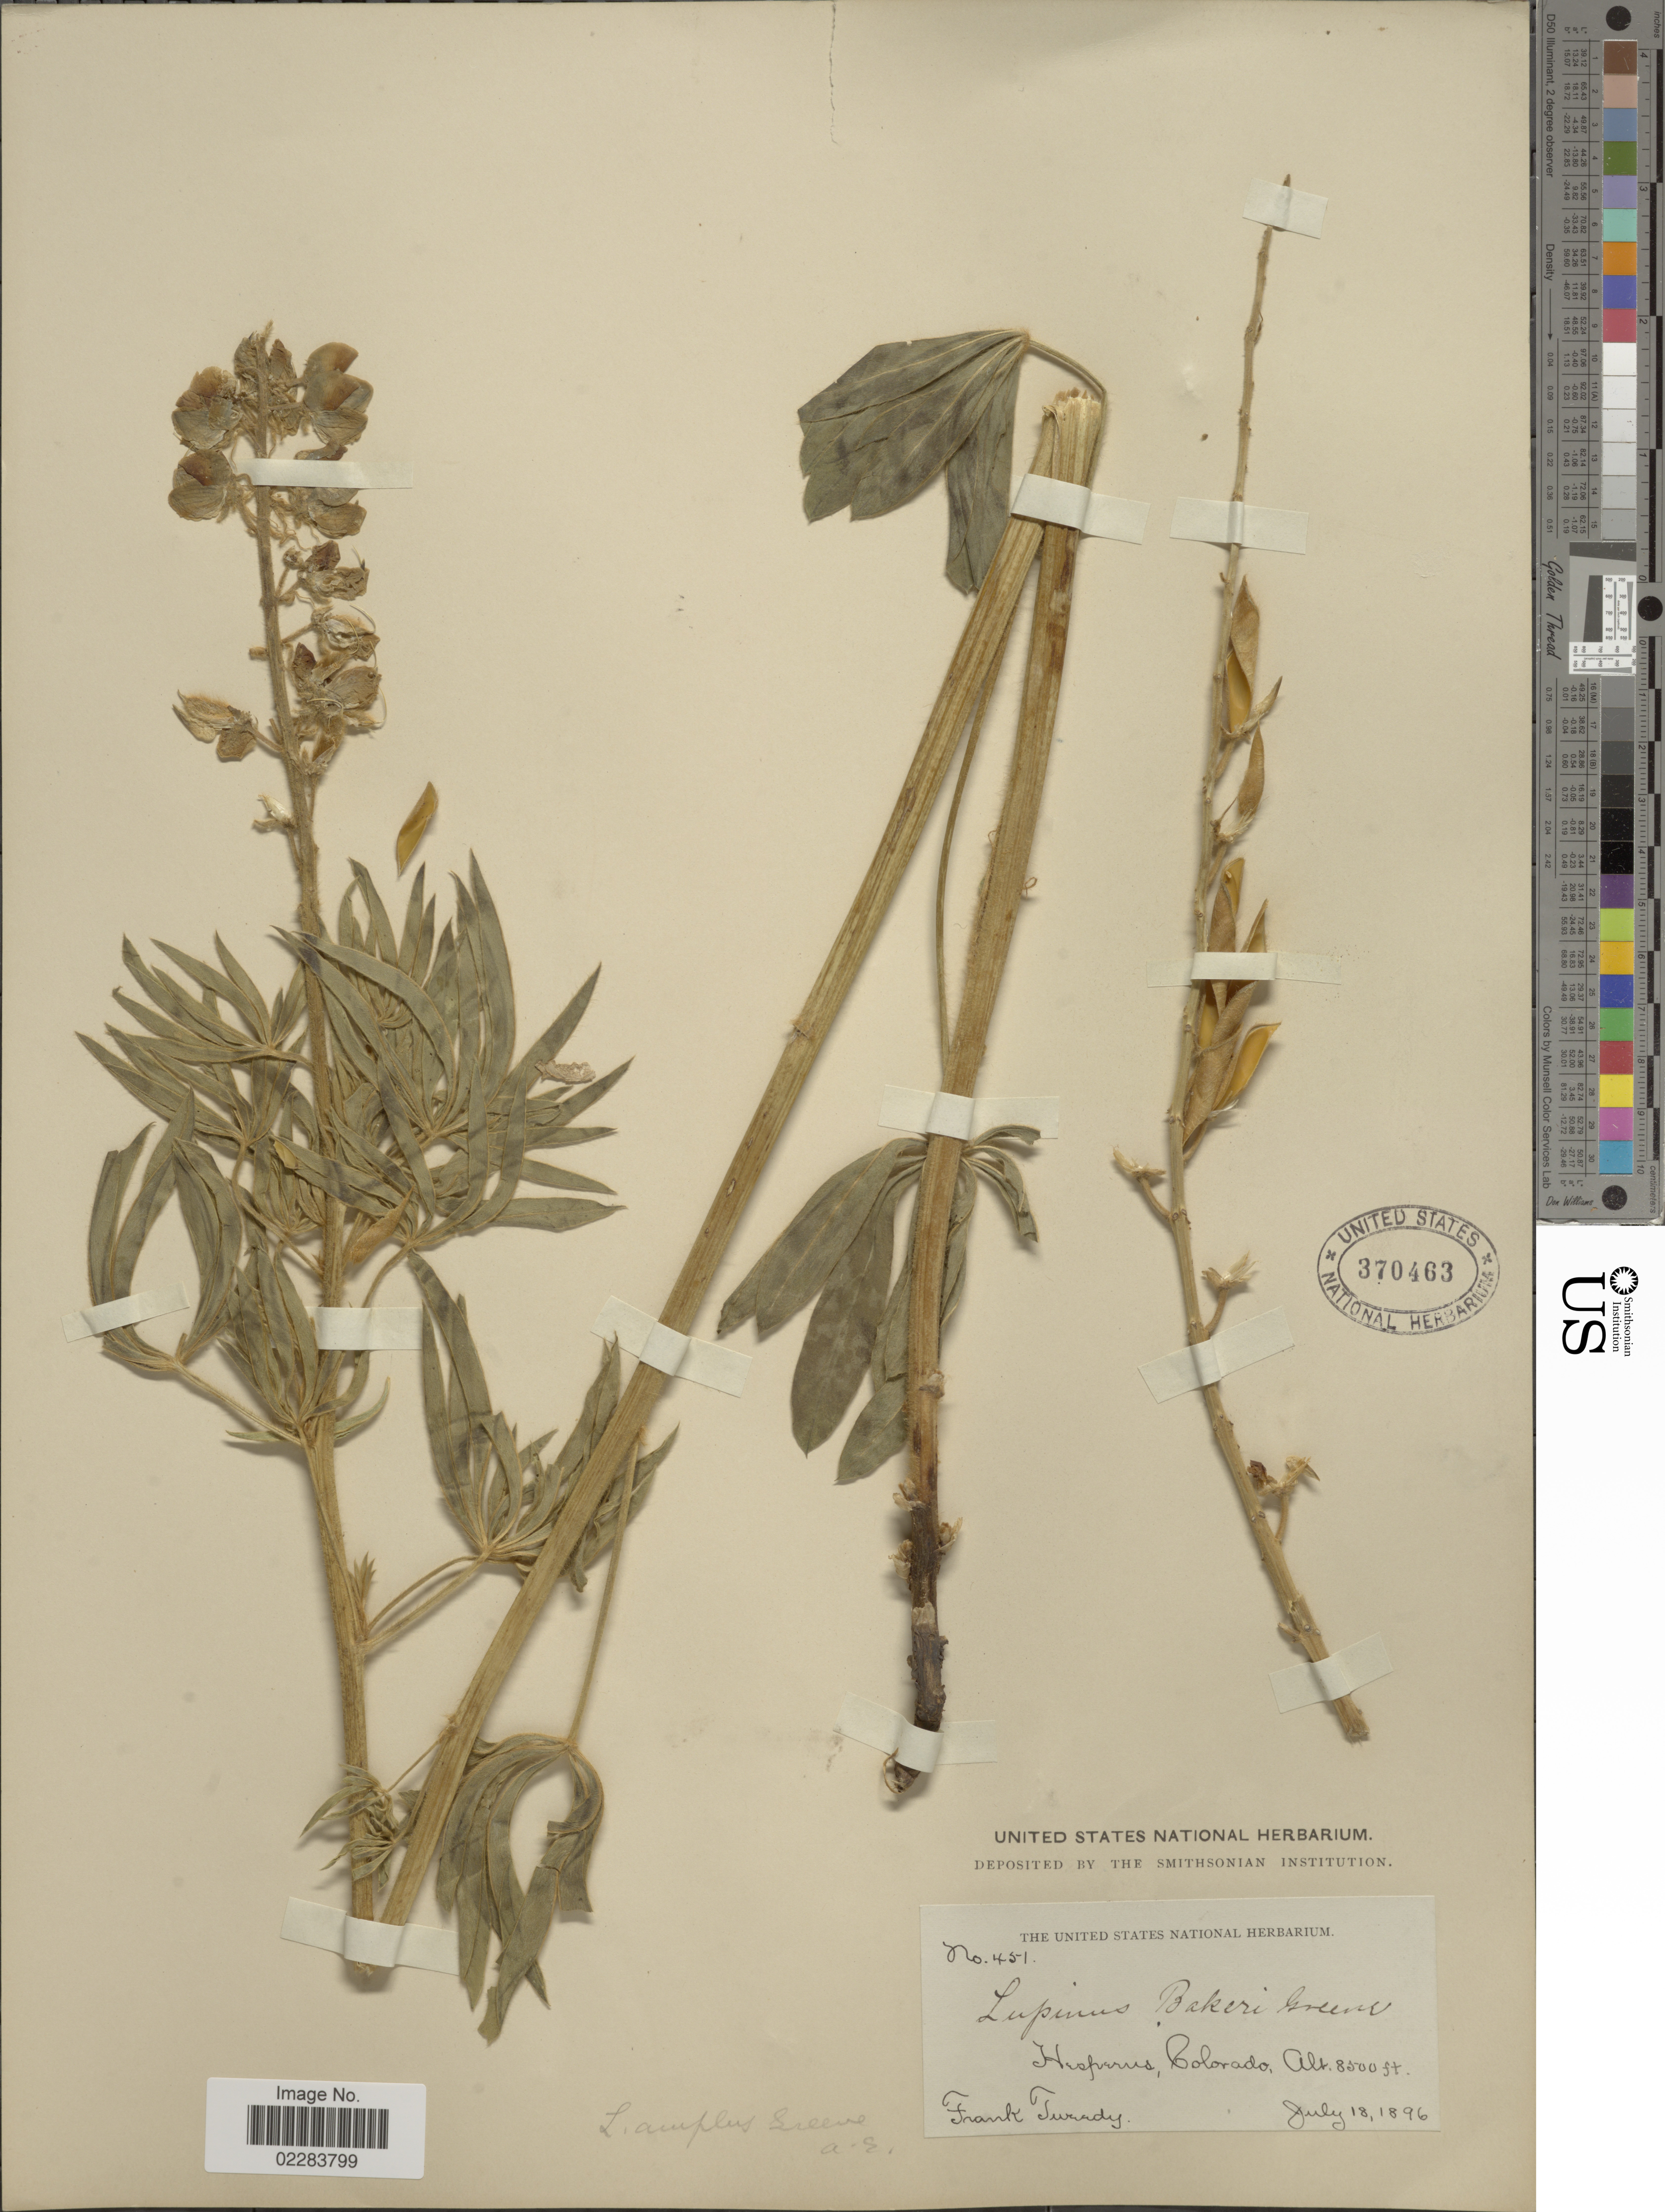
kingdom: Plantae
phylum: Tracheophyta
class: Magnoliopsida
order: Fabales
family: Fabaceae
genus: Lupinus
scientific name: Lupinus amplus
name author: Greene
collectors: F. Tweedy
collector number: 451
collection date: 1896-07-18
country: United States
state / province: Colorado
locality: Hesperus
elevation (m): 2591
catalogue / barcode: US 370463